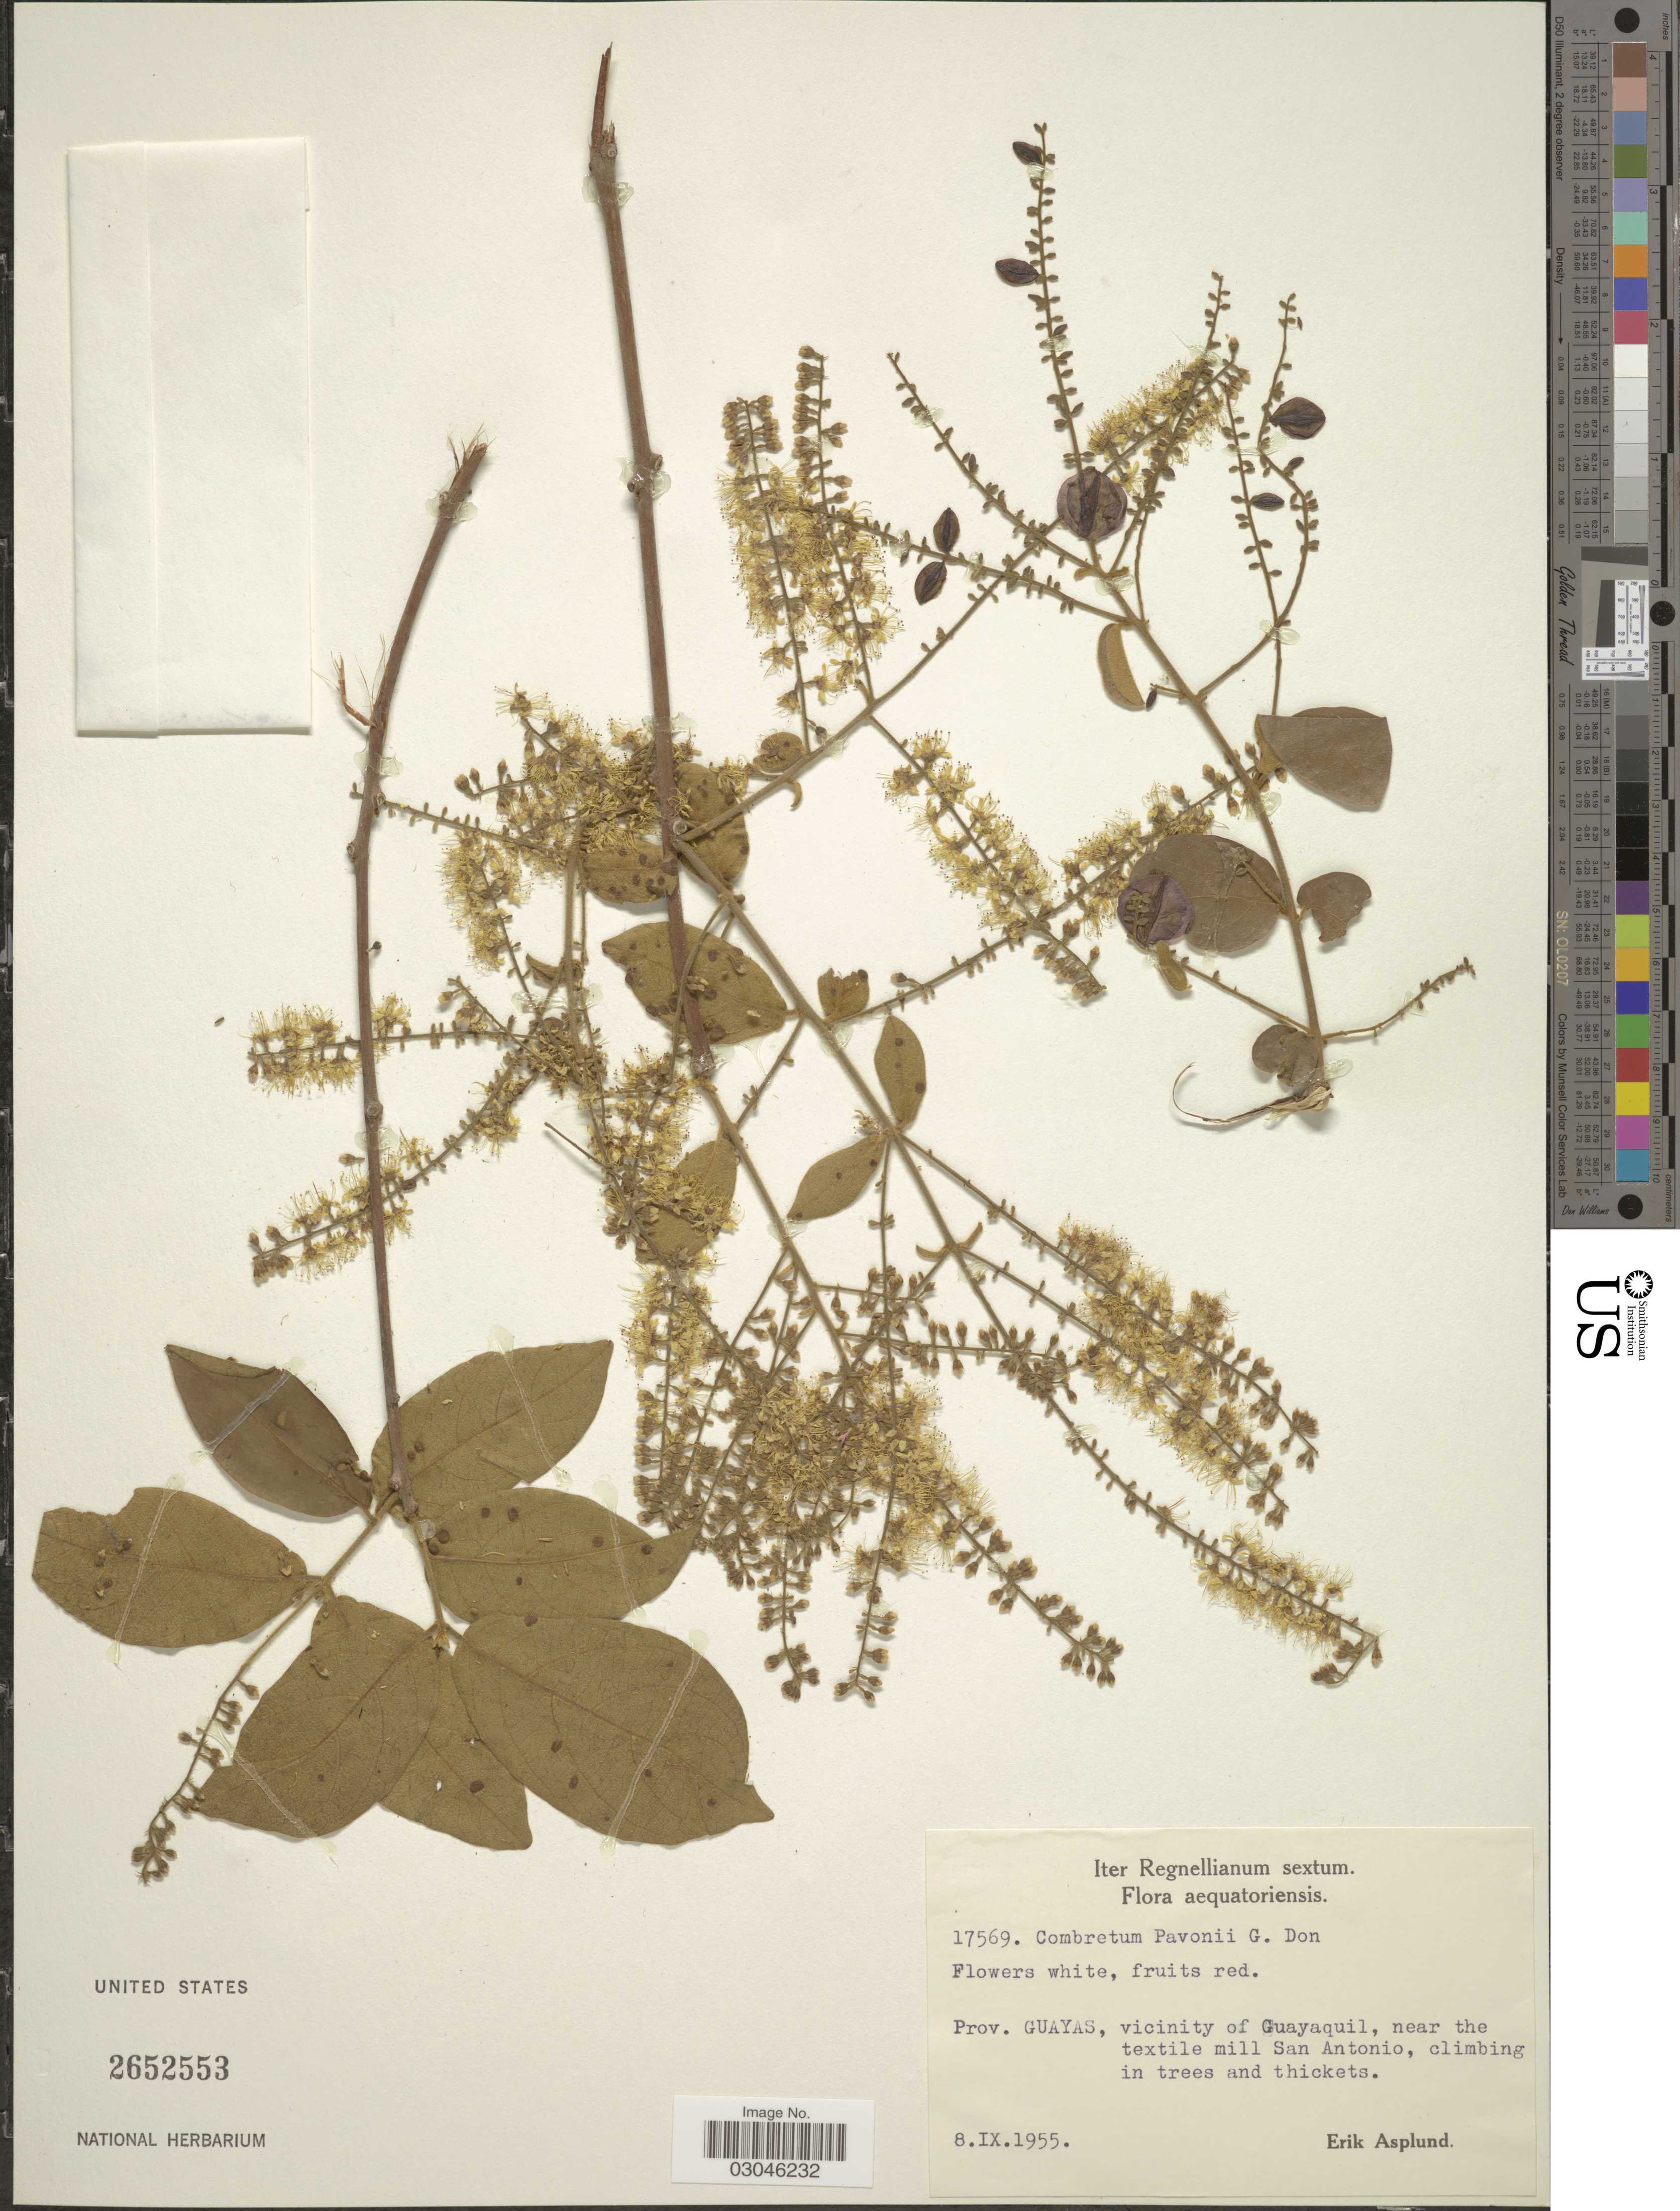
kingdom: Plantae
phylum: Tracheophyta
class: Magnoliopsida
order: Myrtales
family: Combretaceae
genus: Combretum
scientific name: Combretum pavonii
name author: G. Don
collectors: E. Asplund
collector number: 17569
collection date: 1955-09-08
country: Ecuador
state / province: Guayas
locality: Vicinity of Guayaquil, near the textile mill San Antonio.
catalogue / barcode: US 2652553